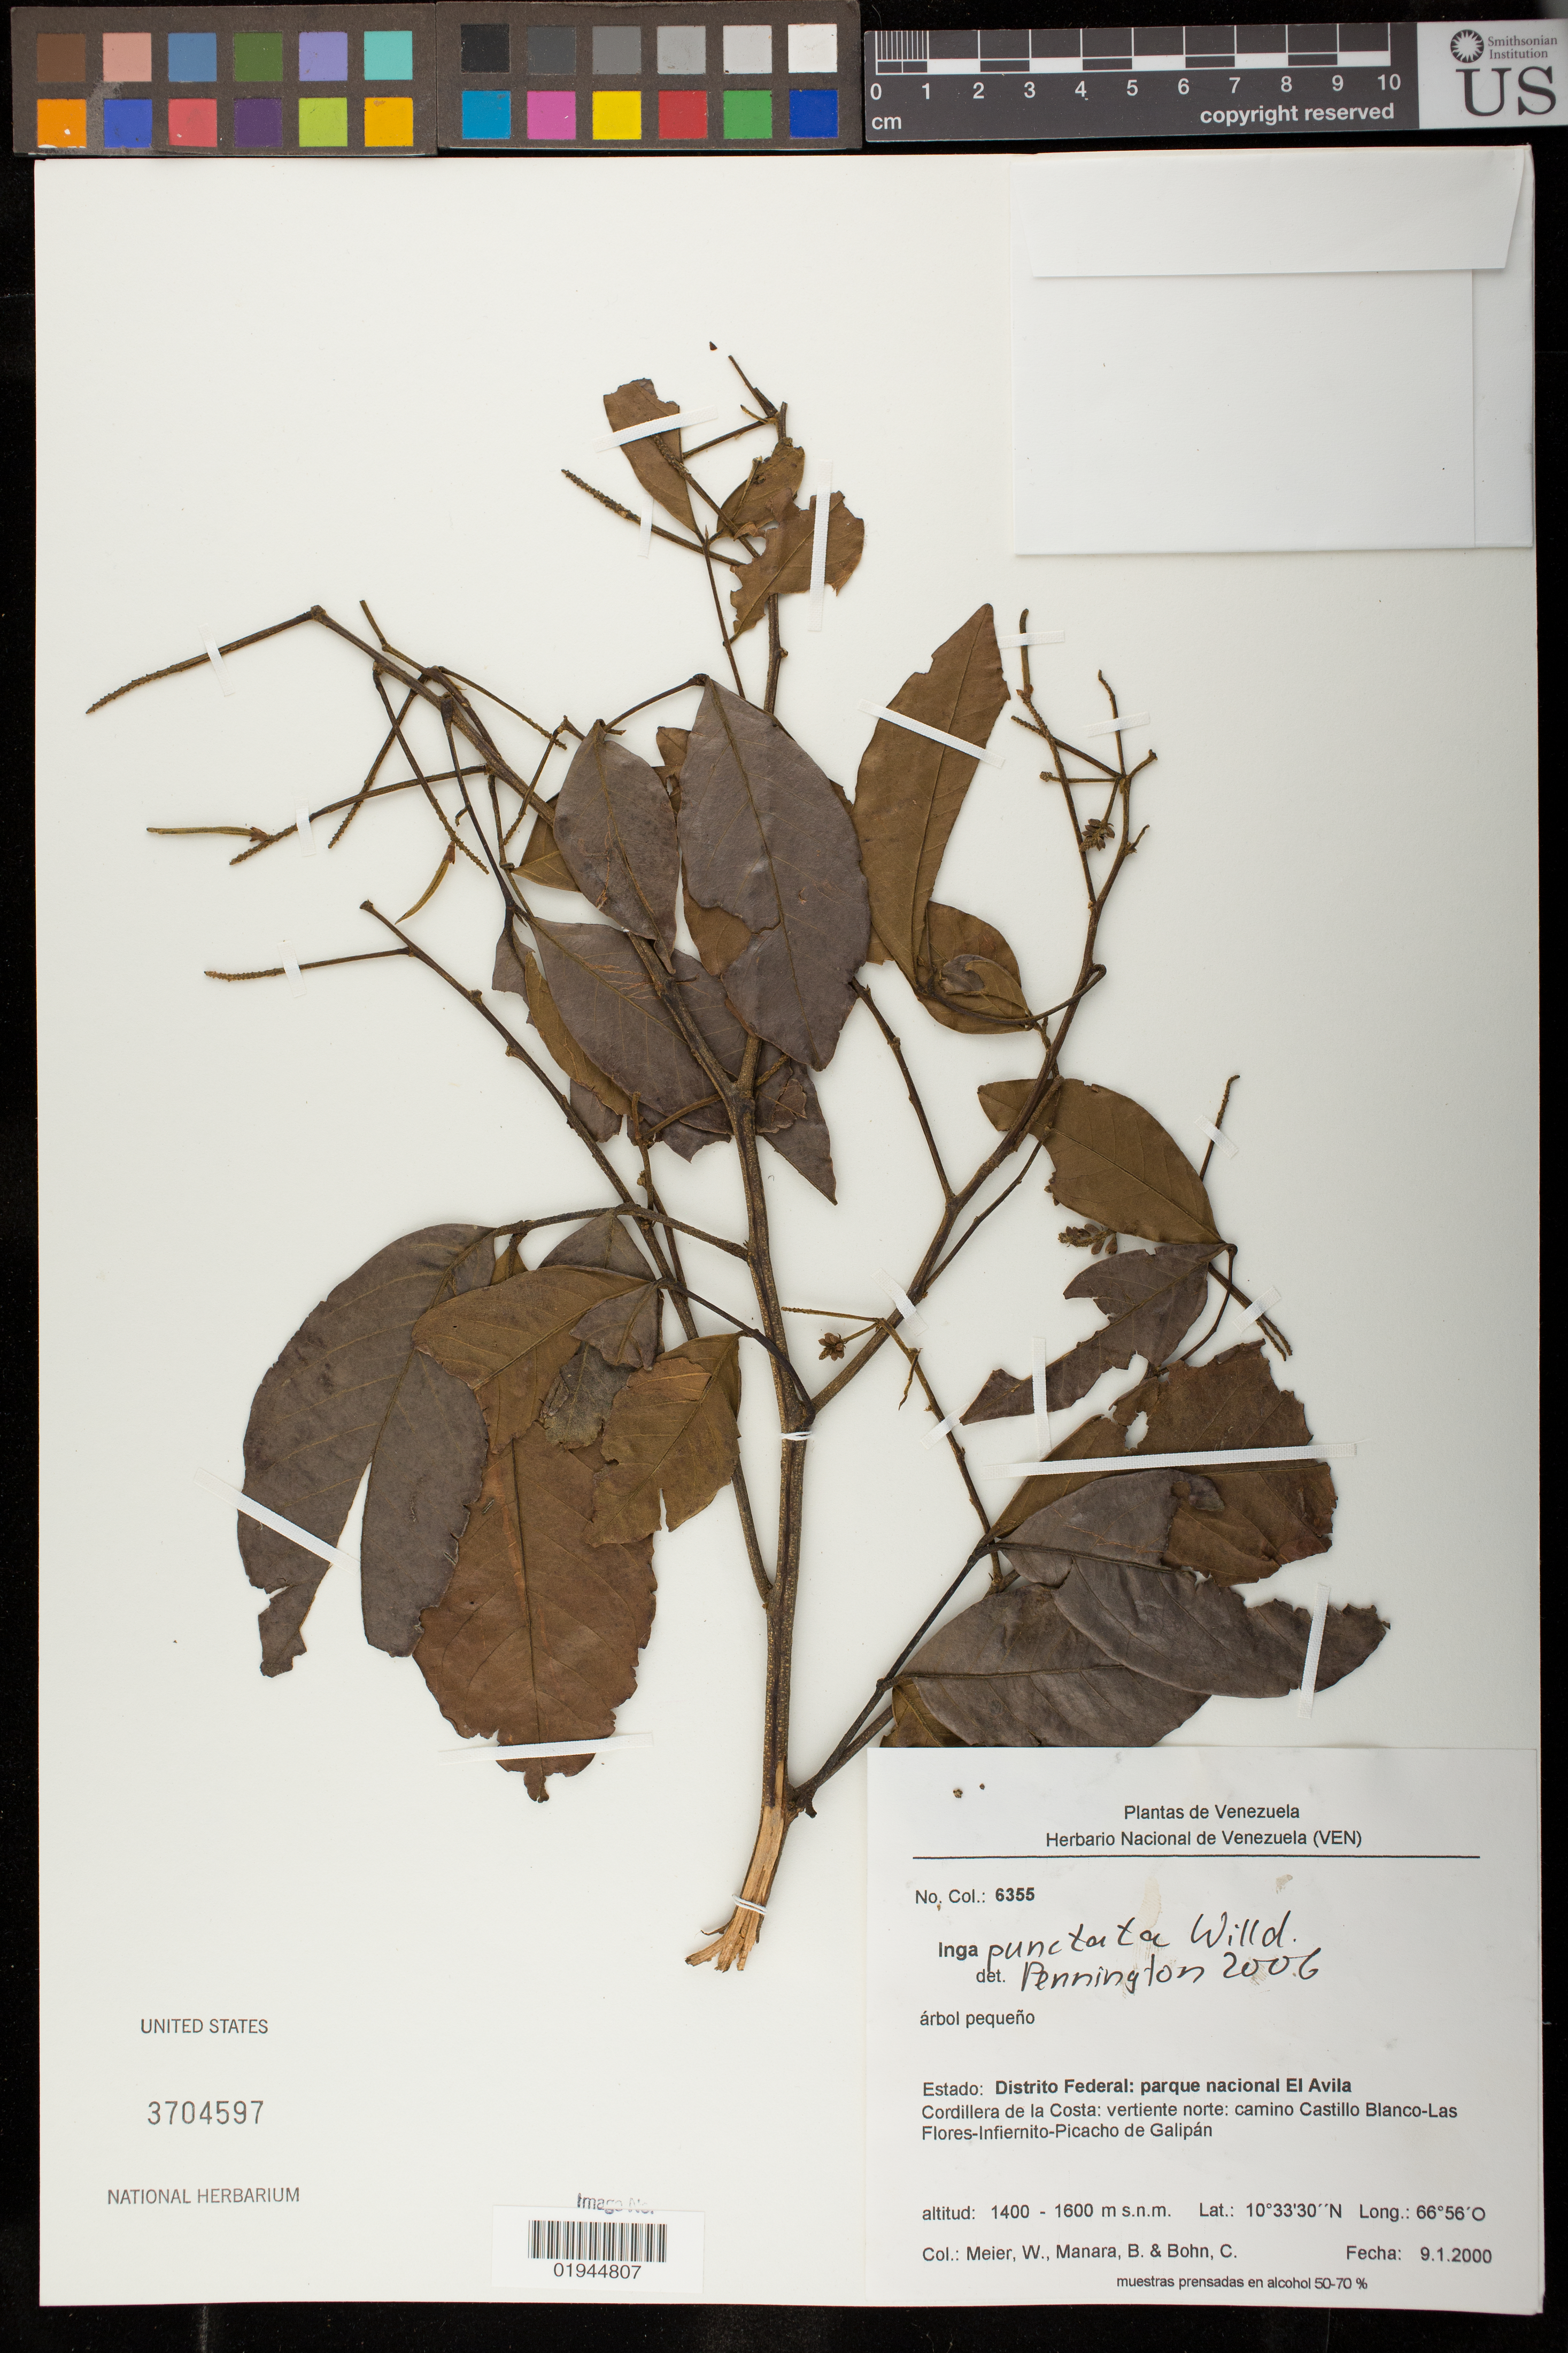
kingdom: Plantae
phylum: Tracheophyta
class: Magnoliopsida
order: Fabales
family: Fabaceae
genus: Inga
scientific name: Inga punctata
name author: Willd.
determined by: Pennington, --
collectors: W. Meier, B. Manara & C. Bohn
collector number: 6355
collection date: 2000-01-09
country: Venezuela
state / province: Miranda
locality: Parque nacional El Avila, Cordillera de la Costa: veriente norte, camino Castillo Blanco-Las Flores-Infiernito-Picacho de Galipan.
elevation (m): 1400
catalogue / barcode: US 3704597